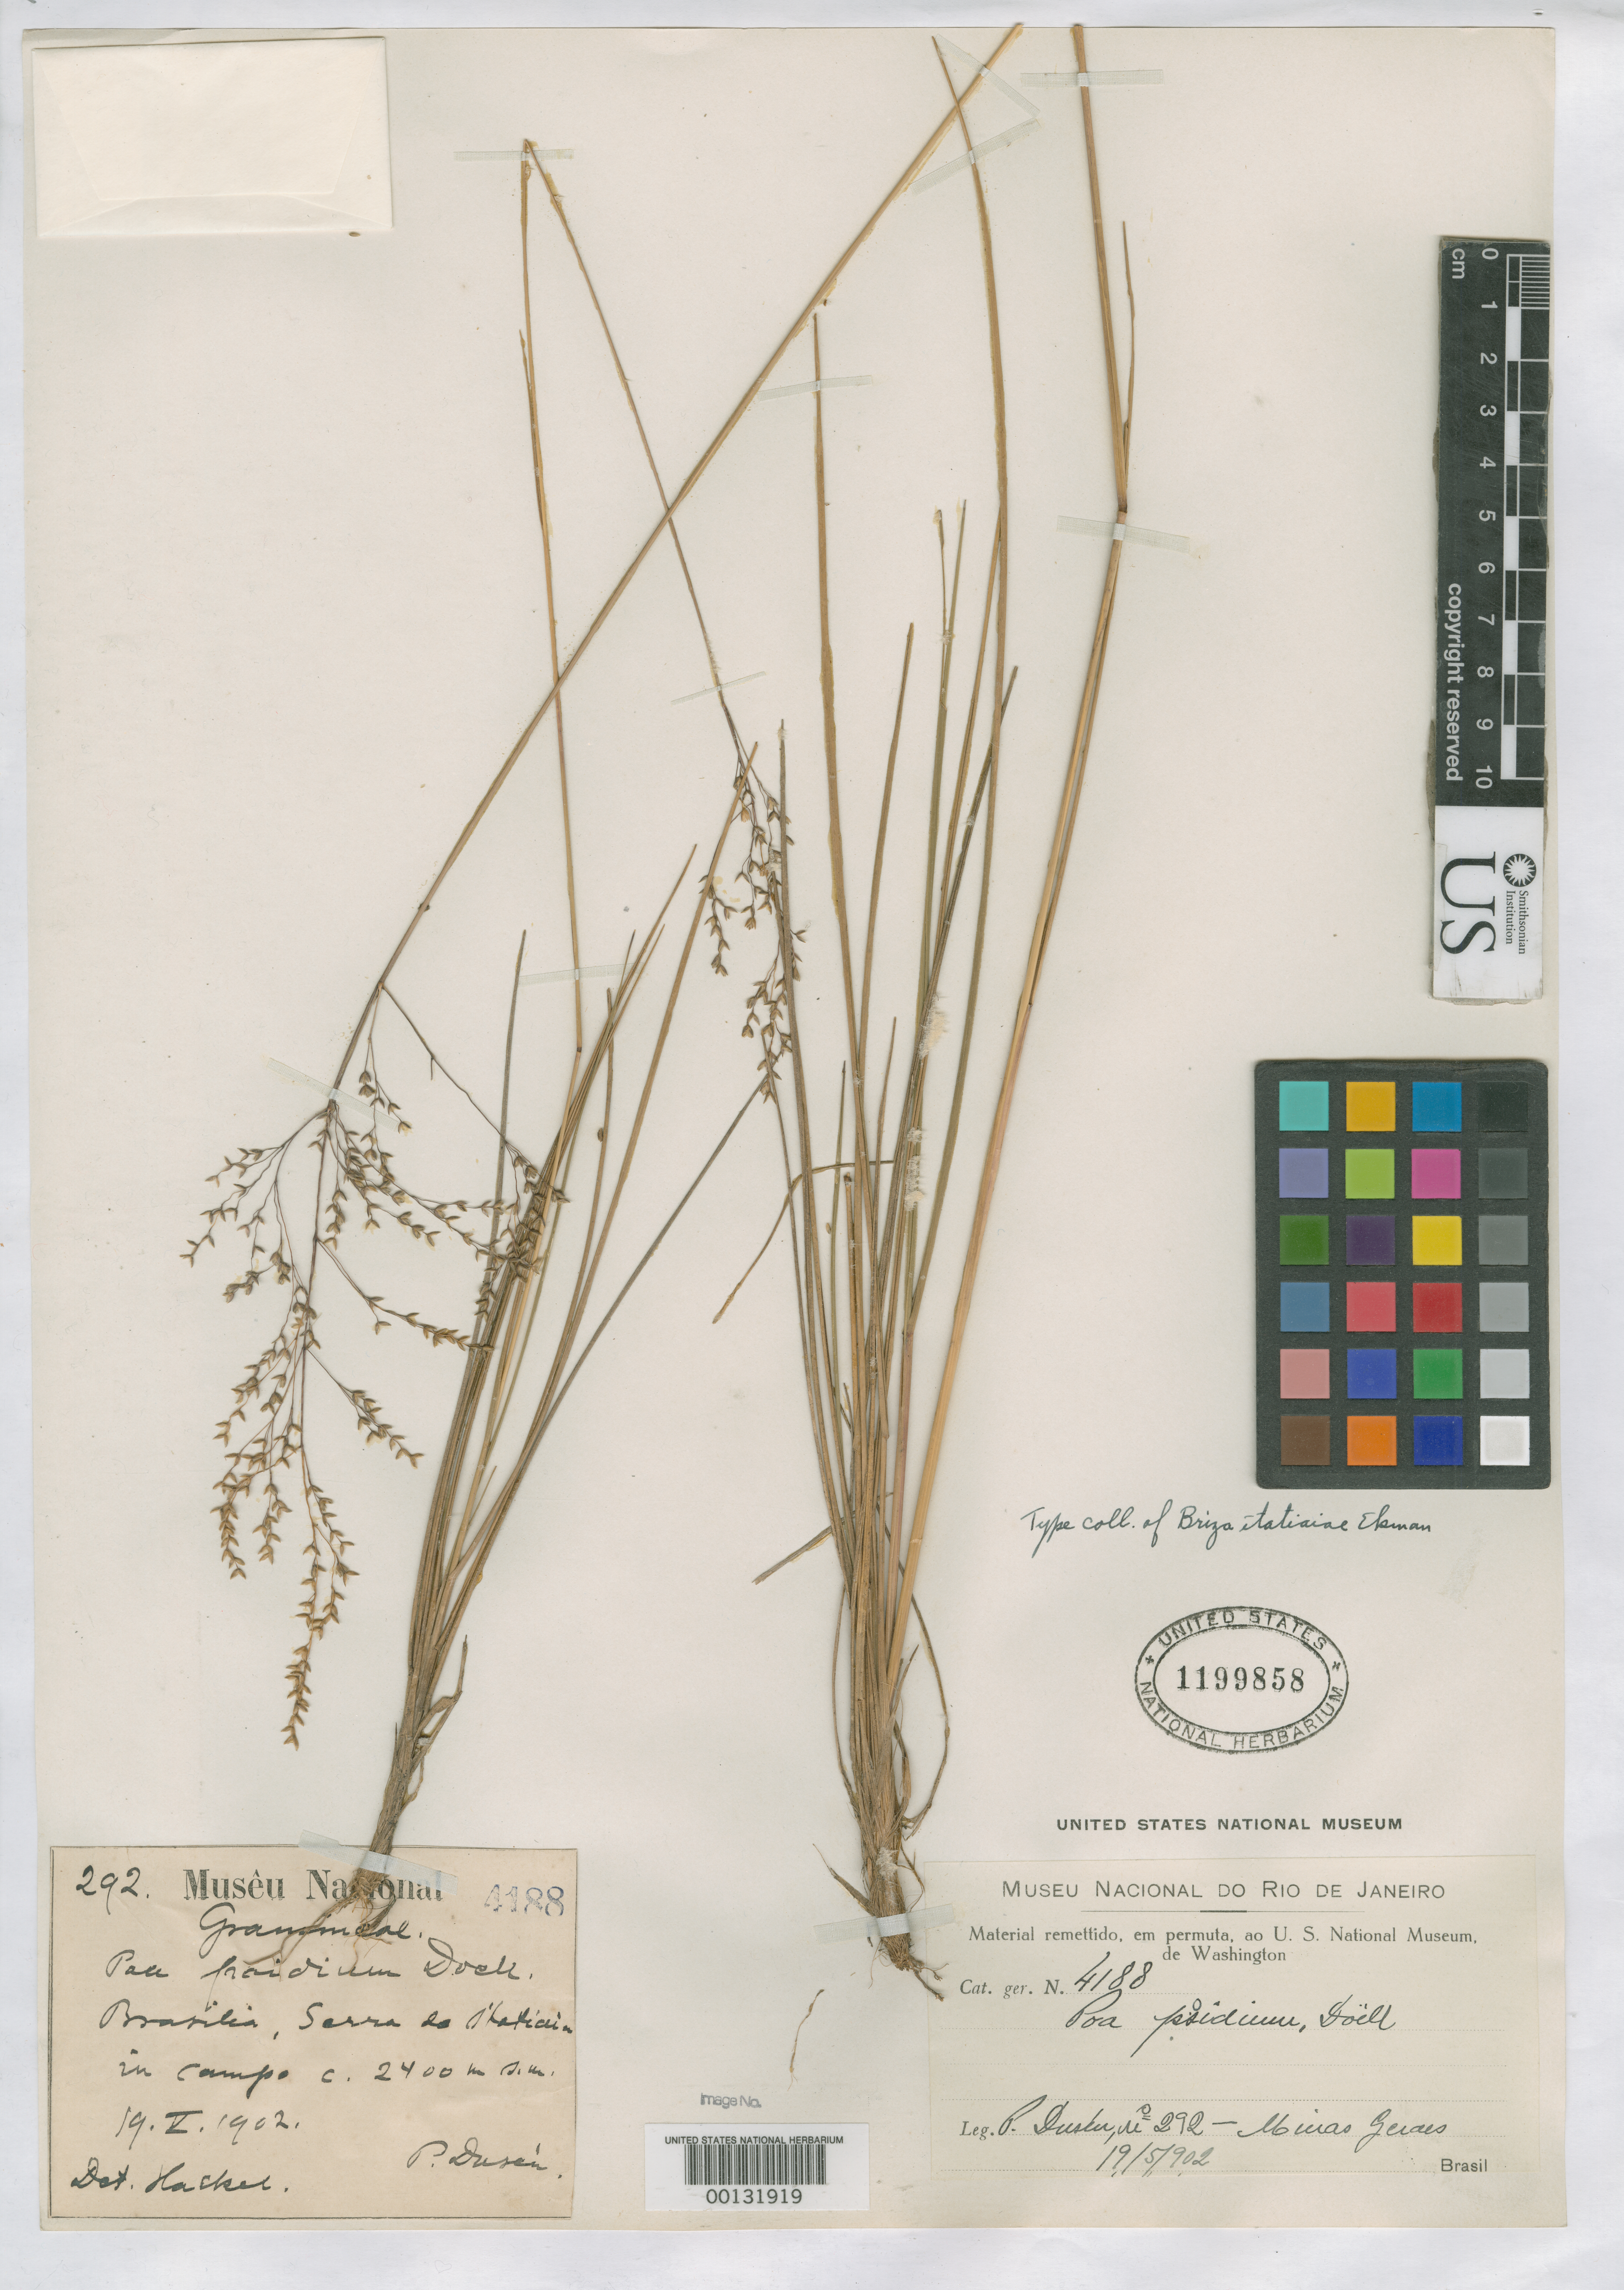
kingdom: Plantae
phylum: Tracheophyta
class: Liliopsida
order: Poales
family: Poaceae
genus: Briza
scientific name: Briza itatiaiae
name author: Ekman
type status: Syntype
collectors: P. Dusén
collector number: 292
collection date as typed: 19 May 1902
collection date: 1902-05-19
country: Brazil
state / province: Minas Gerais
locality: Serra do Itatiaia, in monticulo Serra da Pedra Assentada.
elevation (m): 2400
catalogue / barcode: US 1199858